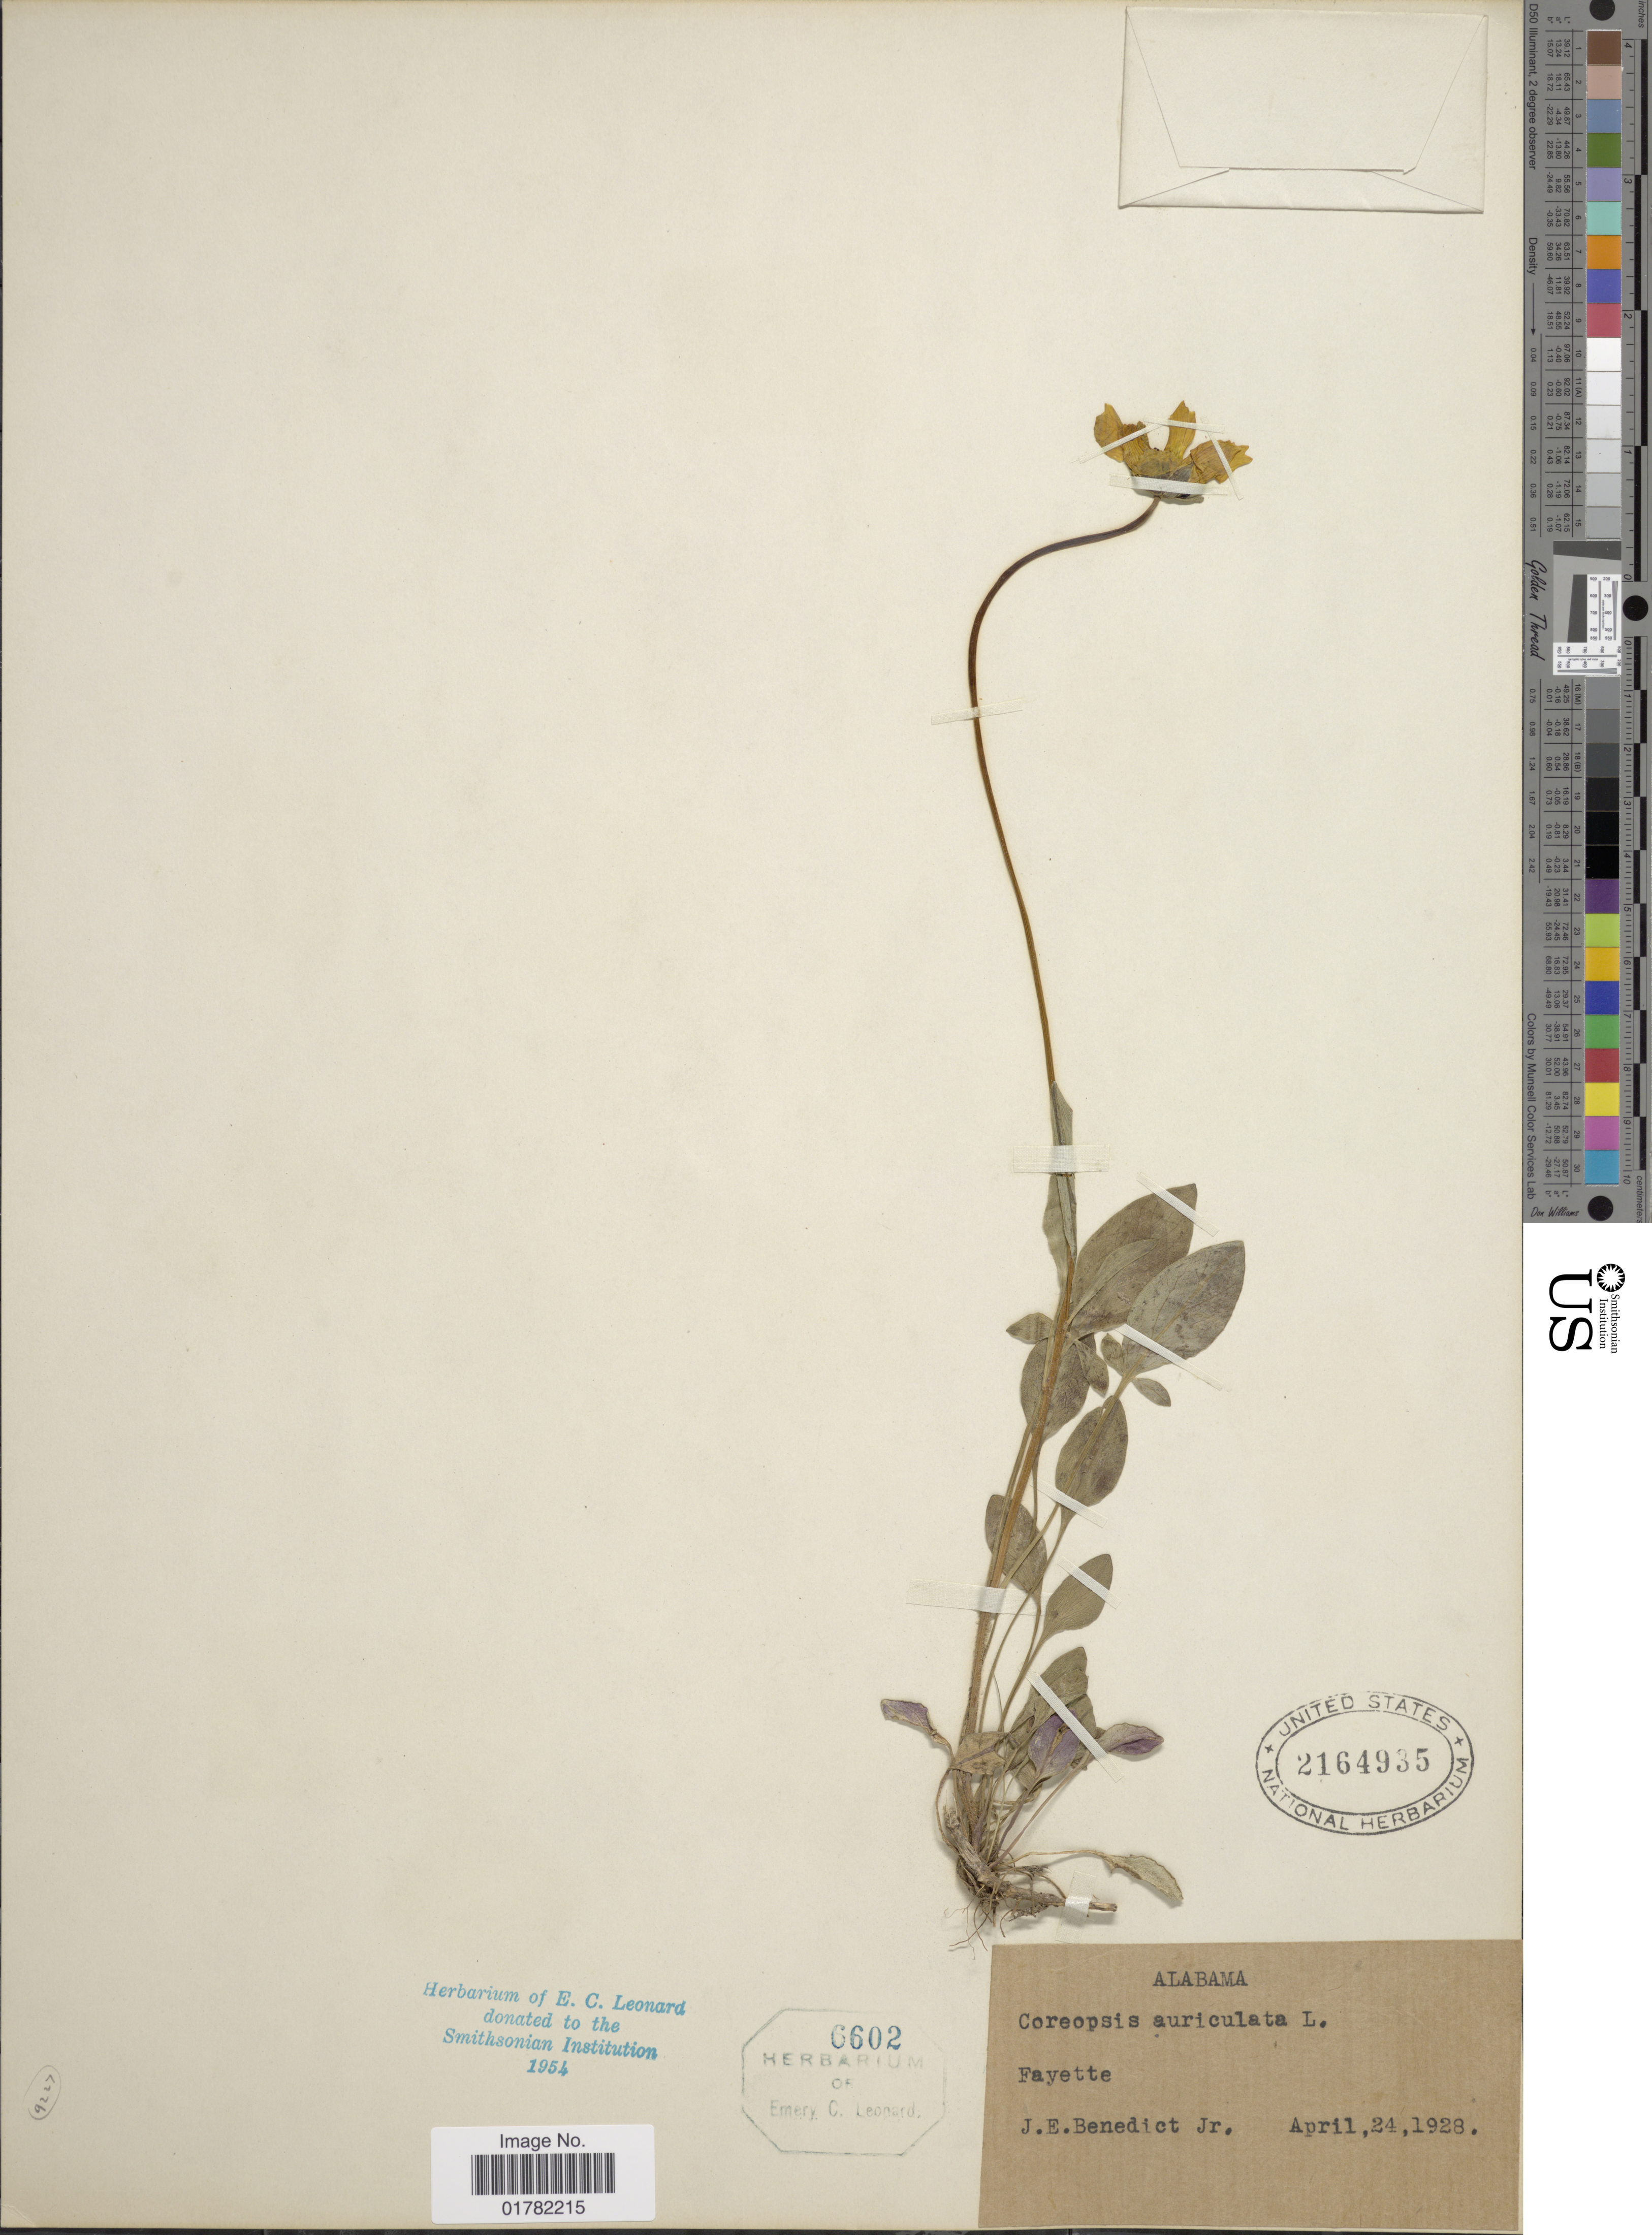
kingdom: Plantae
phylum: Tracheophyta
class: Magnoliopsida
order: Asterales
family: Asteraceae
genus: Coreopsis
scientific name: Coreopsis auriculata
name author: L.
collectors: J. Benedict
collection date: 1928-04-24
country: United States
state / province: Alabama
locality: Fayette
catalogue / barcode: US 2164935